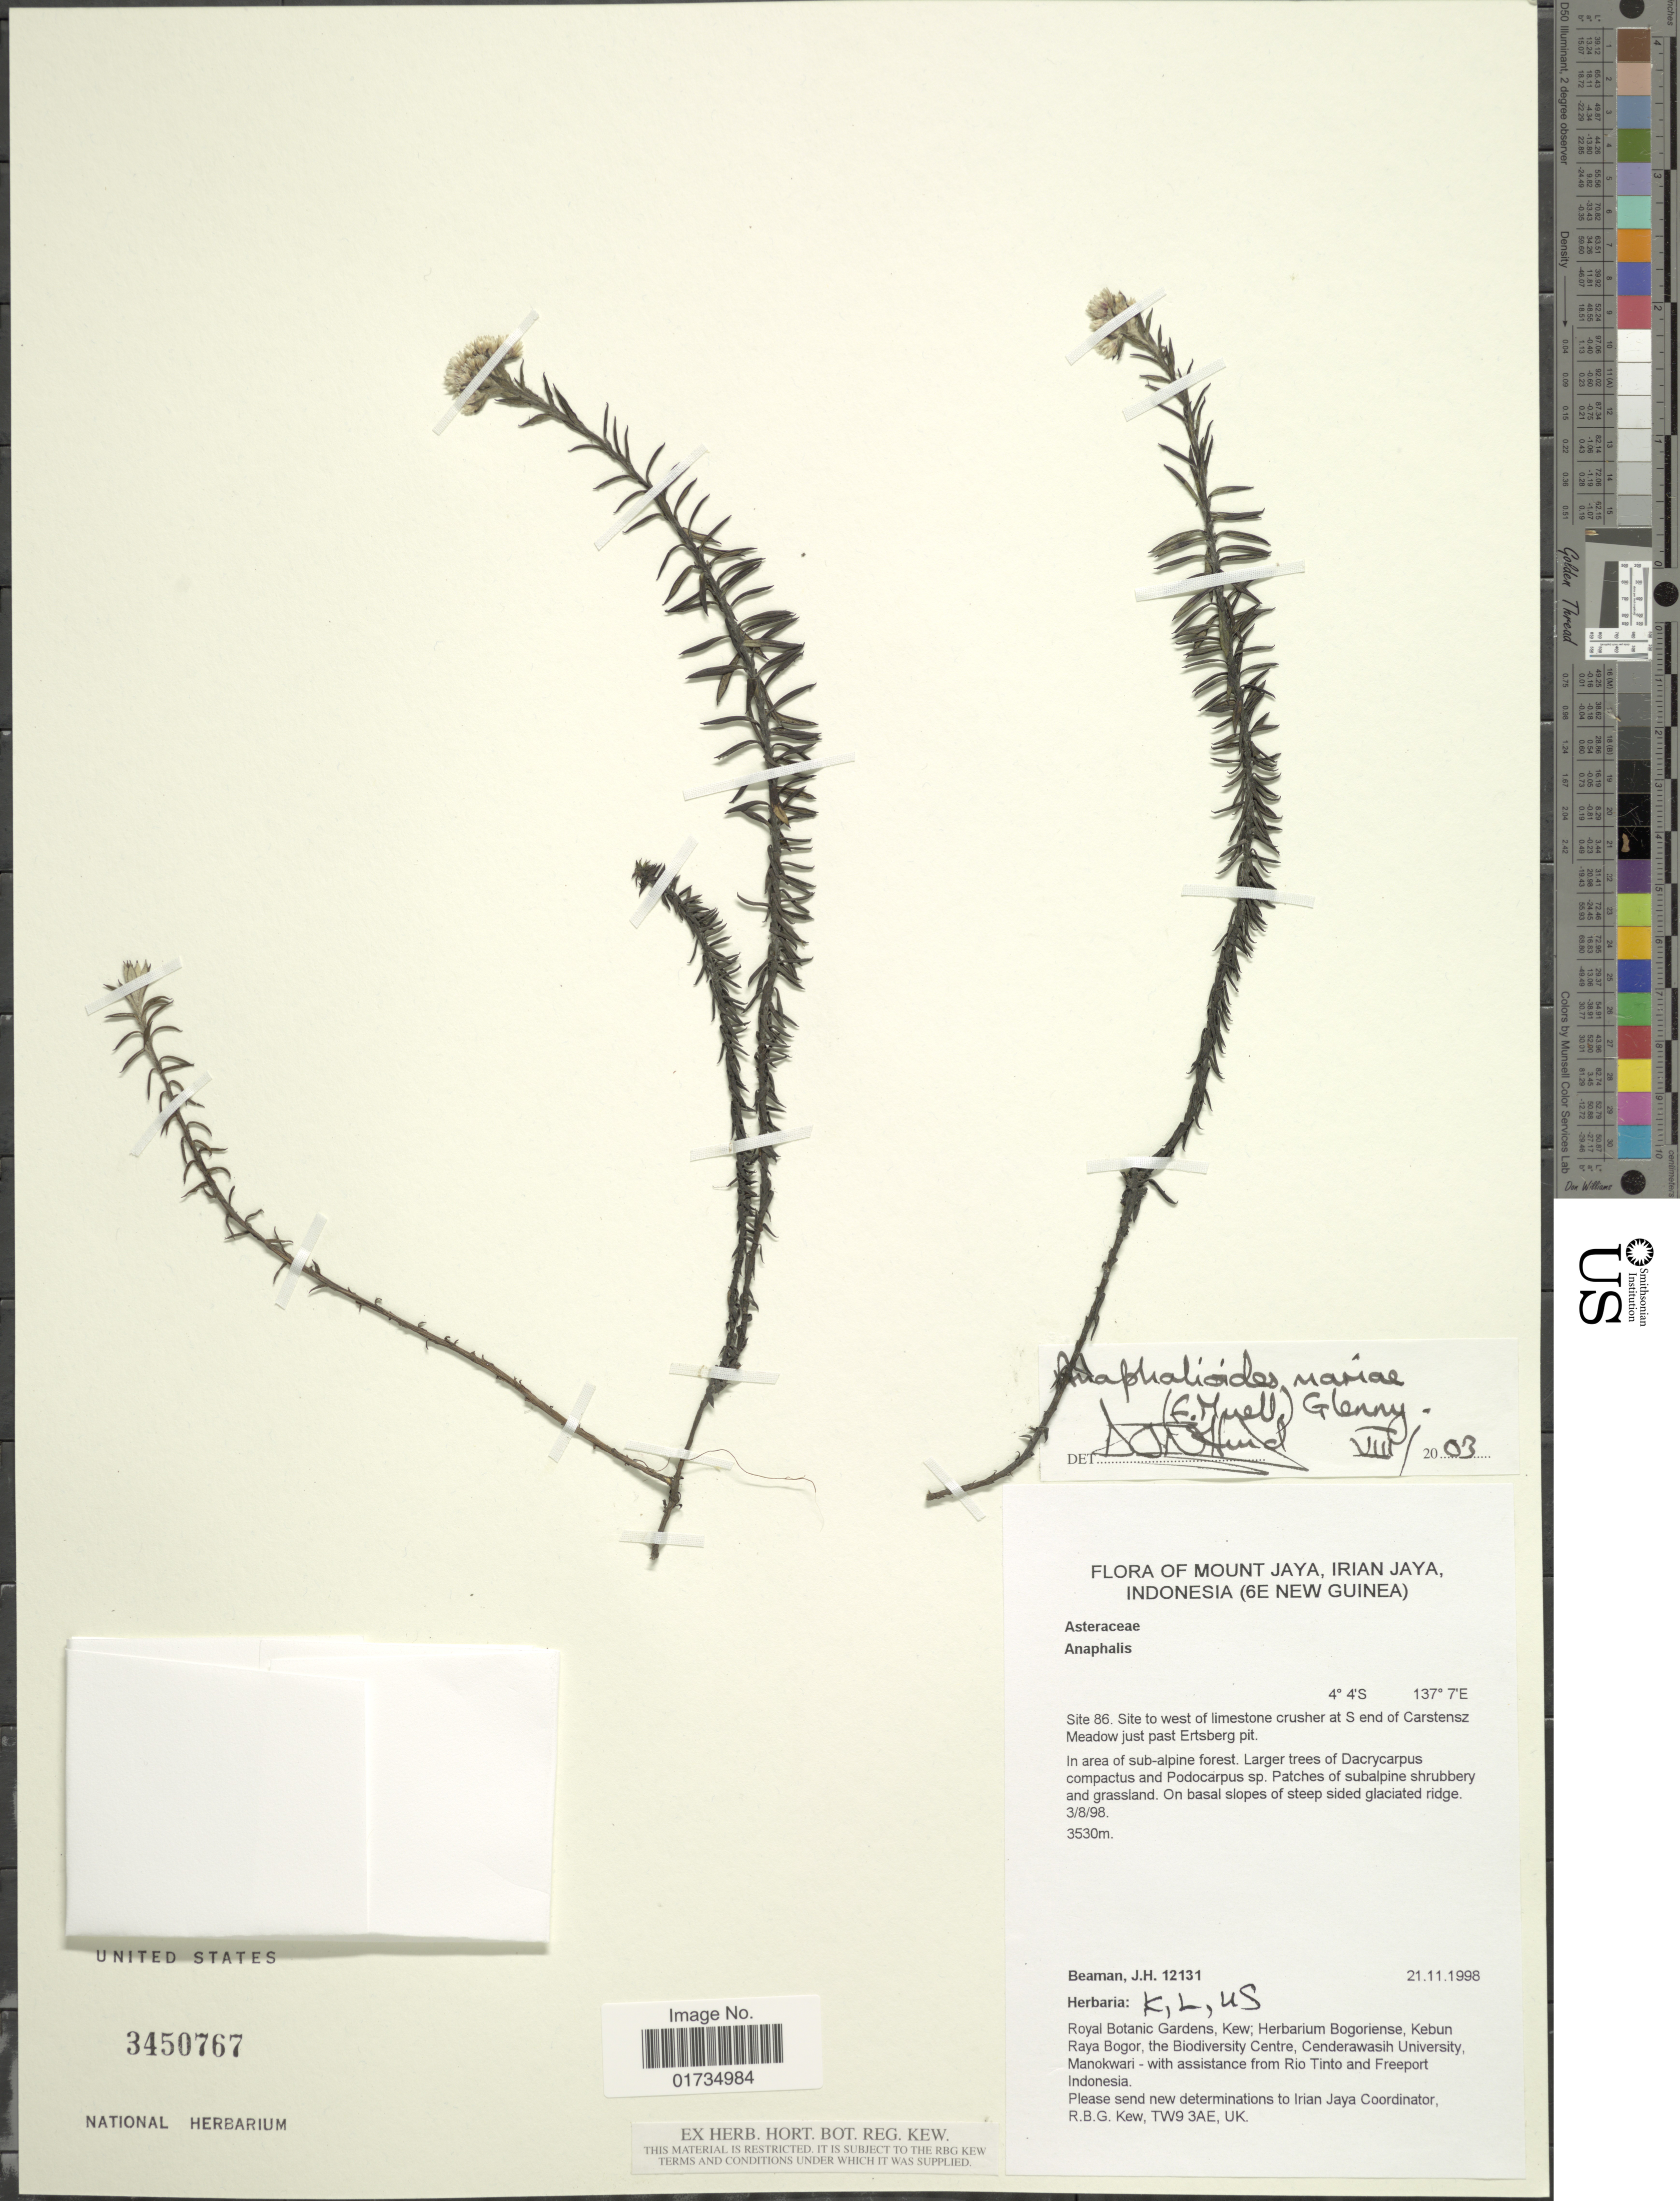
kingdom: Plantae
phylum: Tracheophyta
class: Magnoliopsida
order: Asterales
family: Asteraceae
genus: Anaphalis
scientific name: Anaphalis mariae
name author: F. Muell.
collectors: J. H. Beaman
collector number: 12131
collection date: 1998-11-21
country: Indonesia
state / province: Papua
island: New Guinea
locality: Mount Jaya, Papua, Indonesia (6e New Guinea). Site 86. Site to west of limestone crusher at S end of Carstensz Meadow just past Ersberg pit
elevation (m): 3530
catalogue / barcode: US 3450767